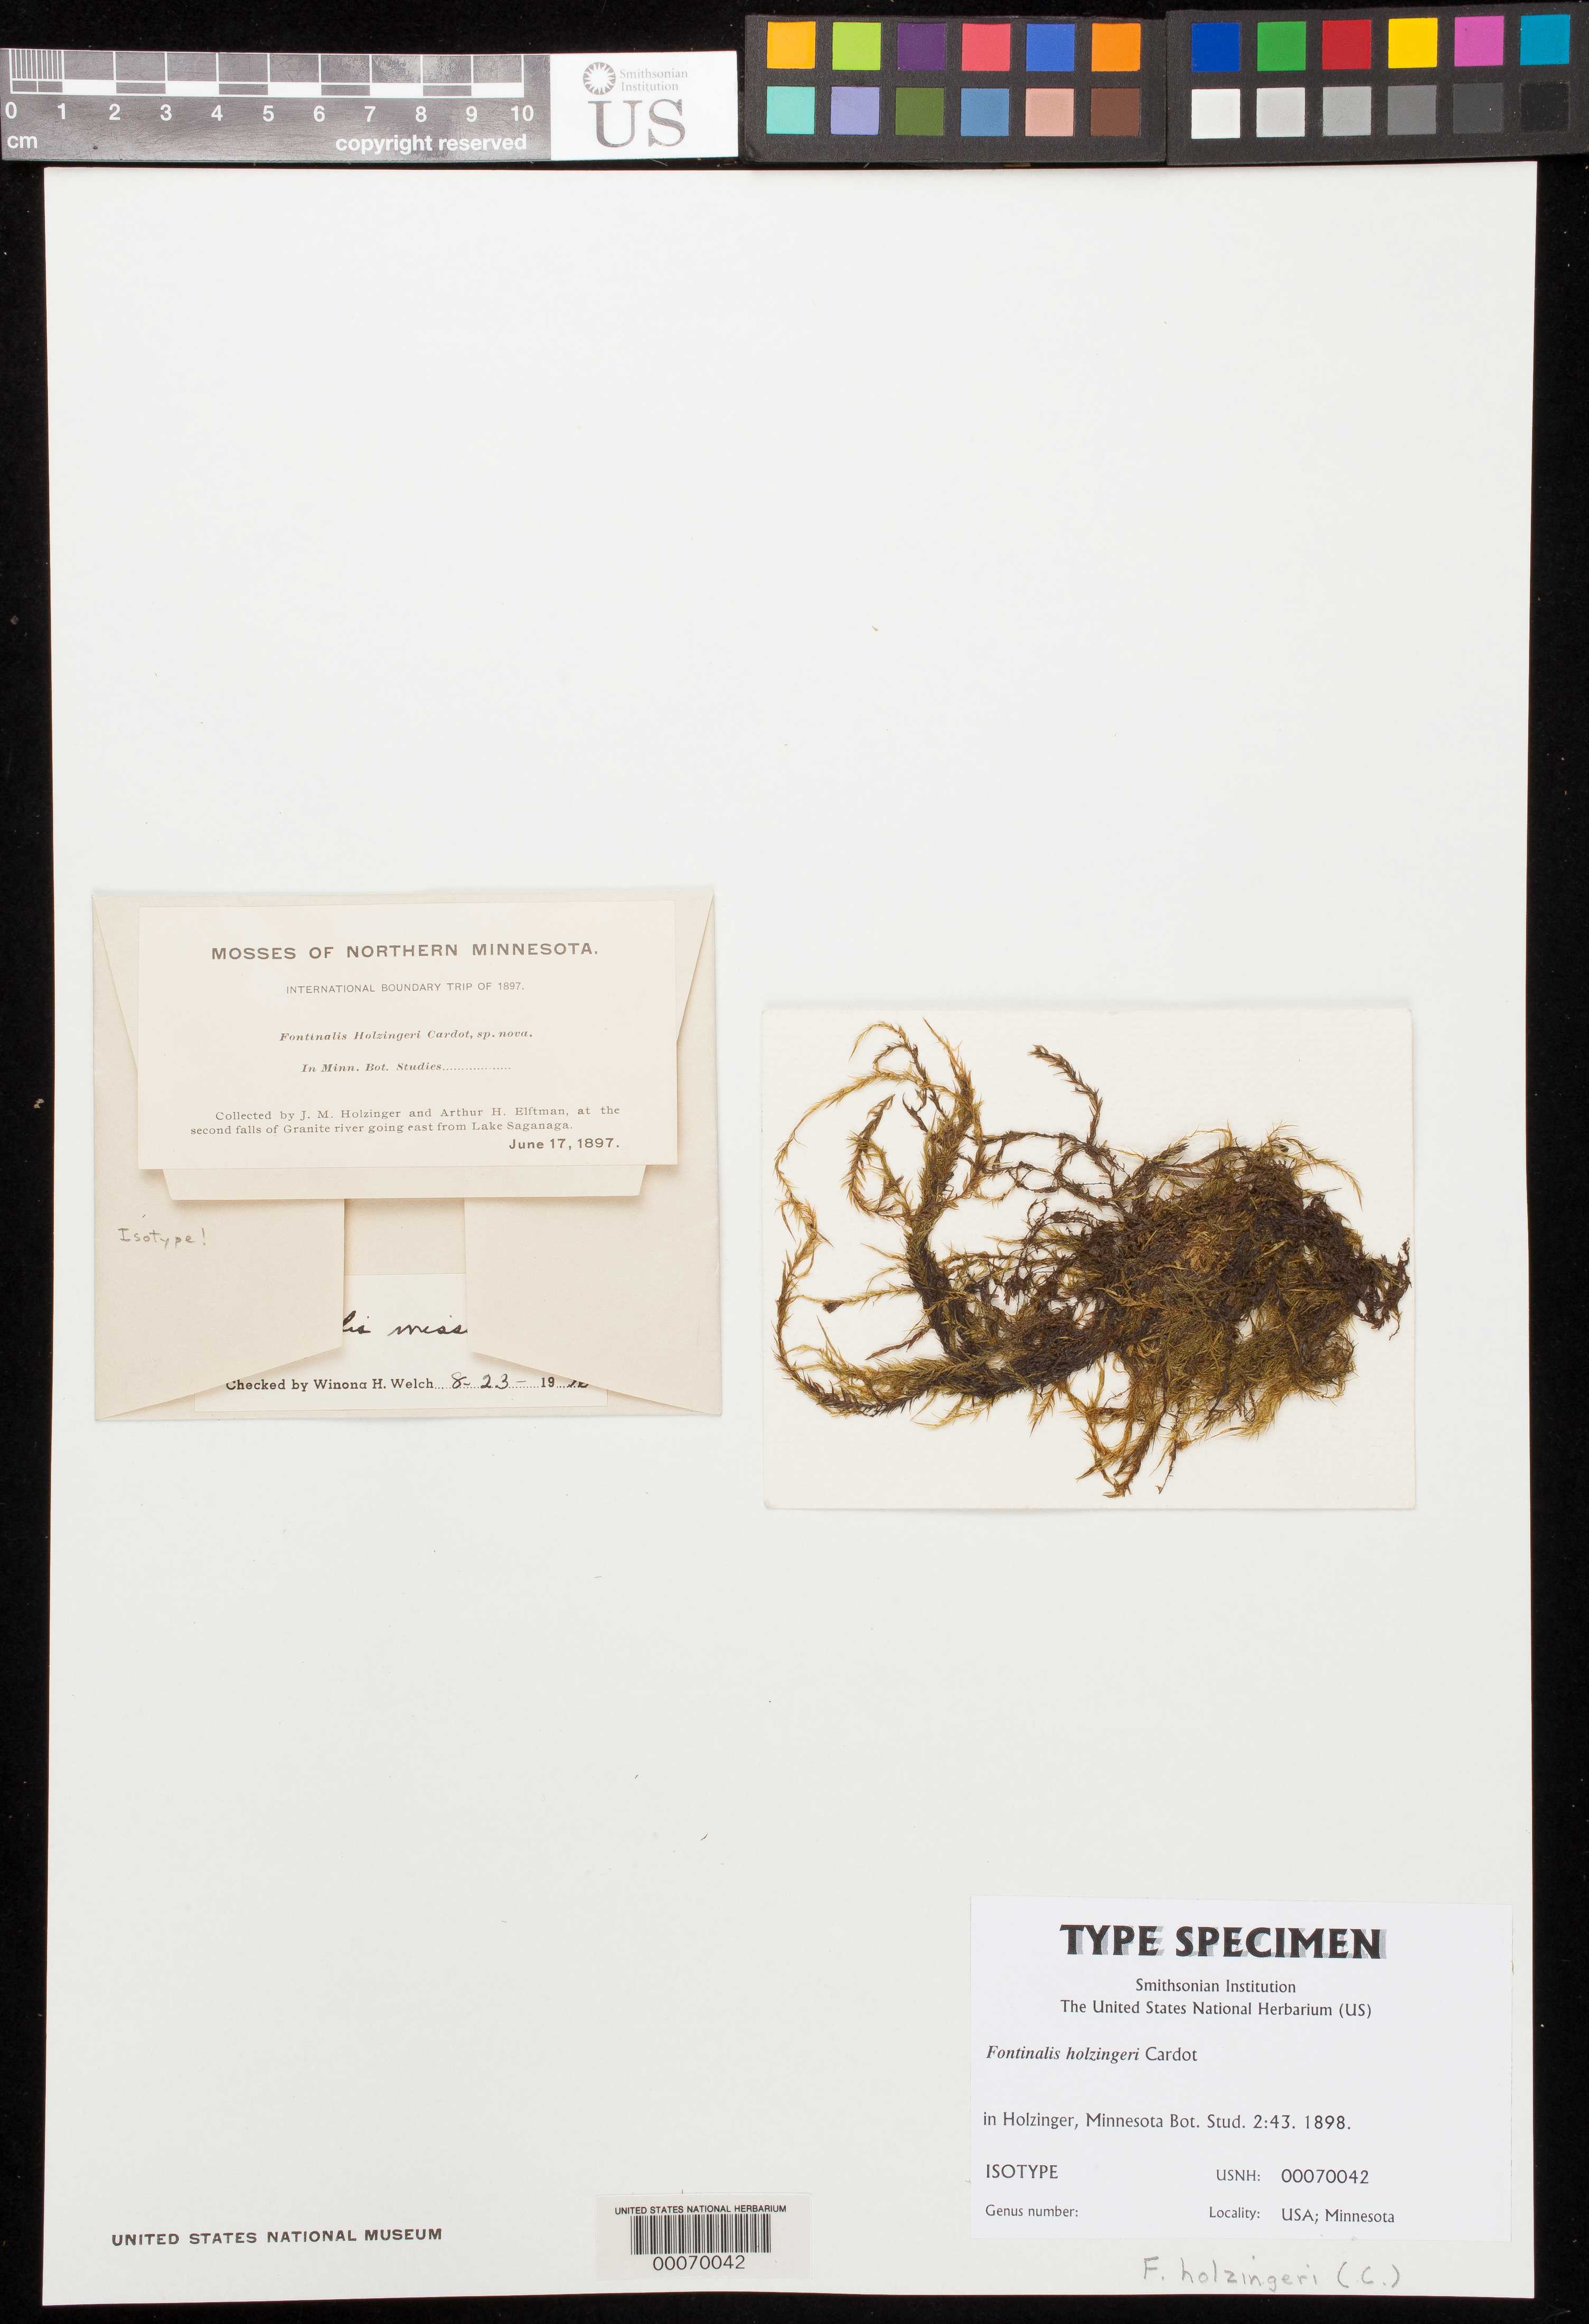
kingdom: Plantae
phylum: Bryophyta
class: Bryopsida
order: Hypnales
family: Fontinalaceae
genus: Fontinalis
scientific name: Fontinalis holzingeri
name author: Cardot in Holz.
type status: Isotype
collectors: J. M. Holzinger & A. Elftman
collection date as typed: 17 Jun 1897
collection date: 1897-06-17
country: United States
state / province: Minnesota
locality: Granite R.